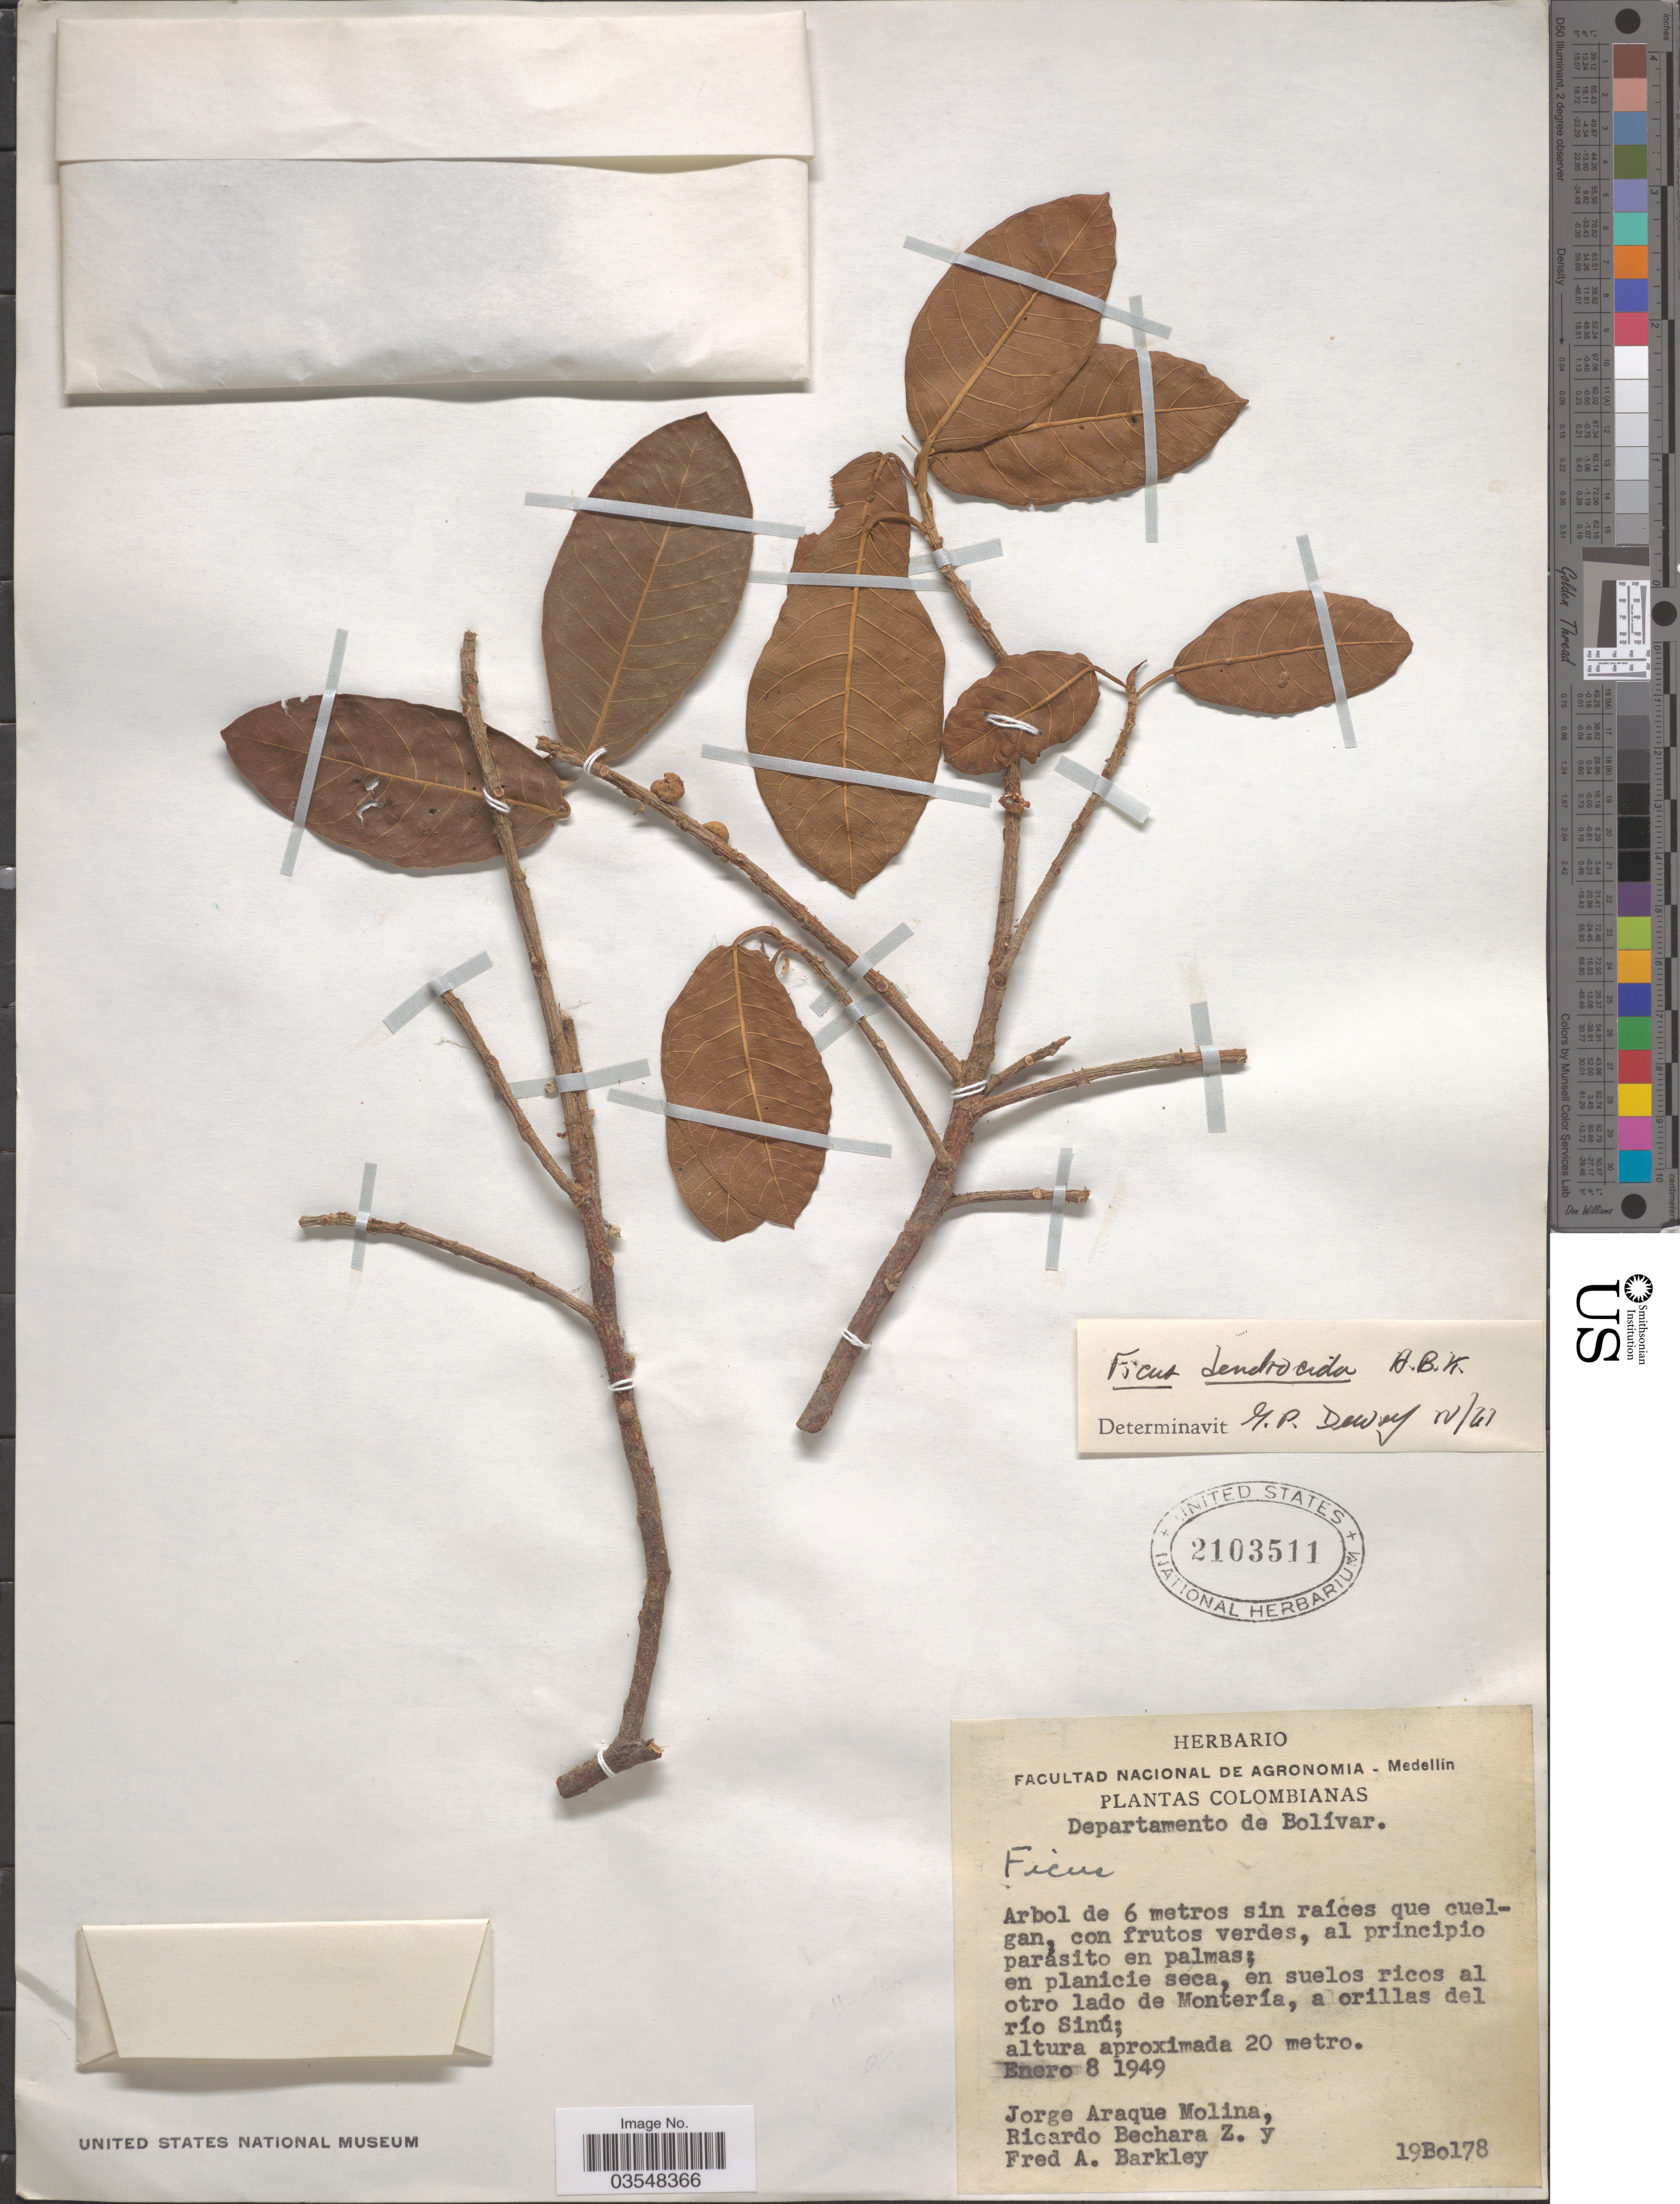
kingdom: Plantae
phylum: Tracheophyta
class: Magnoliopsida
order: Rosales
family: Moraceae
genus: Ficus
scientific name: Ficus dendrocida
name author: Kunth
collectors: J. Araque Molina, R. Bechara Z. & F. A. Barkley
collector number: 19Bo178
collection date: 1949-01-08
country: Colombia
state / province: Bolívar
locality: Departamento de Bolívar. En planicie seca, en suelos ricos al otro lado de Montería, a orillas del río Sinú.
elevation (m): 20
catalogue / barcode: US 2103511